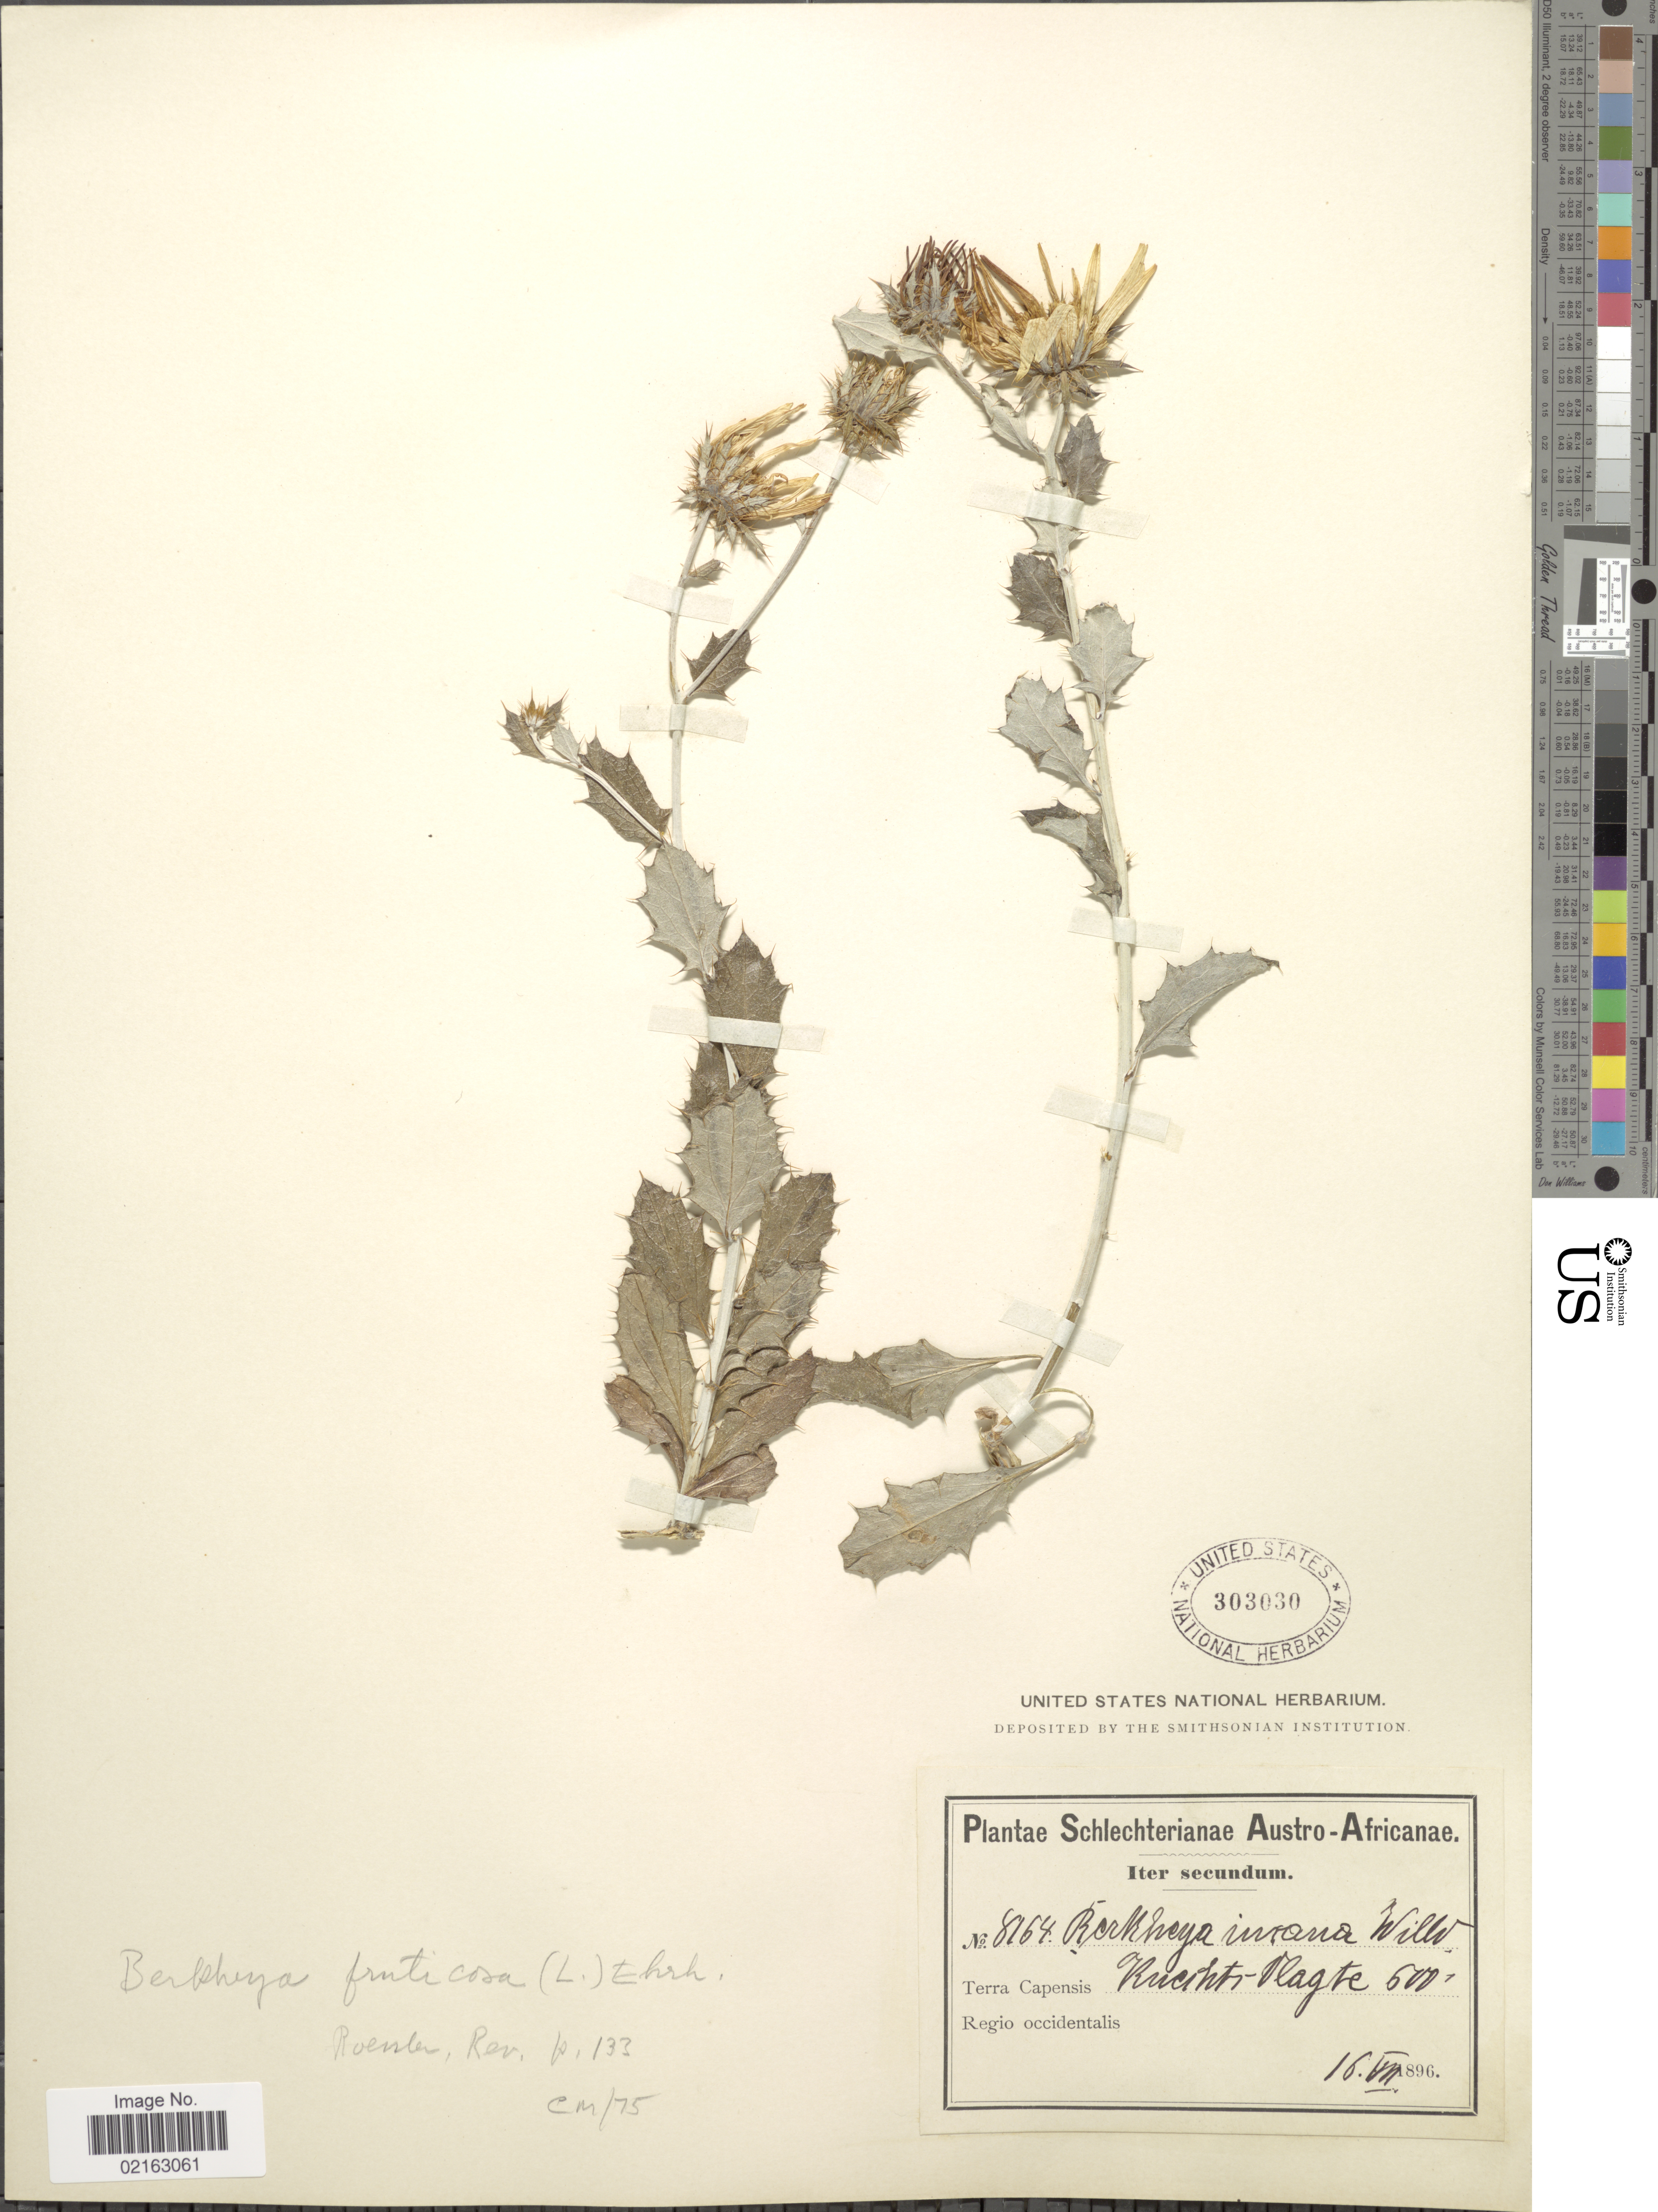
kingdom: Plantae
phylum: Tracheophyta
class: Magnoliopsida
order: Asterales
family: Asteraceae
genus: Berkheya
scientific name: Berkheya fruticosa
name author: (L.) Ehrh.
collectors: Schlechter, --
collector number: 8164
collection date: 1896-07-16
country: South Africa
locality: Terra Capensis. Ruchtr Vlagte. [interpreted] Regio occidentenlis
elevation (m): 152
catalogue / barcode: US 303030